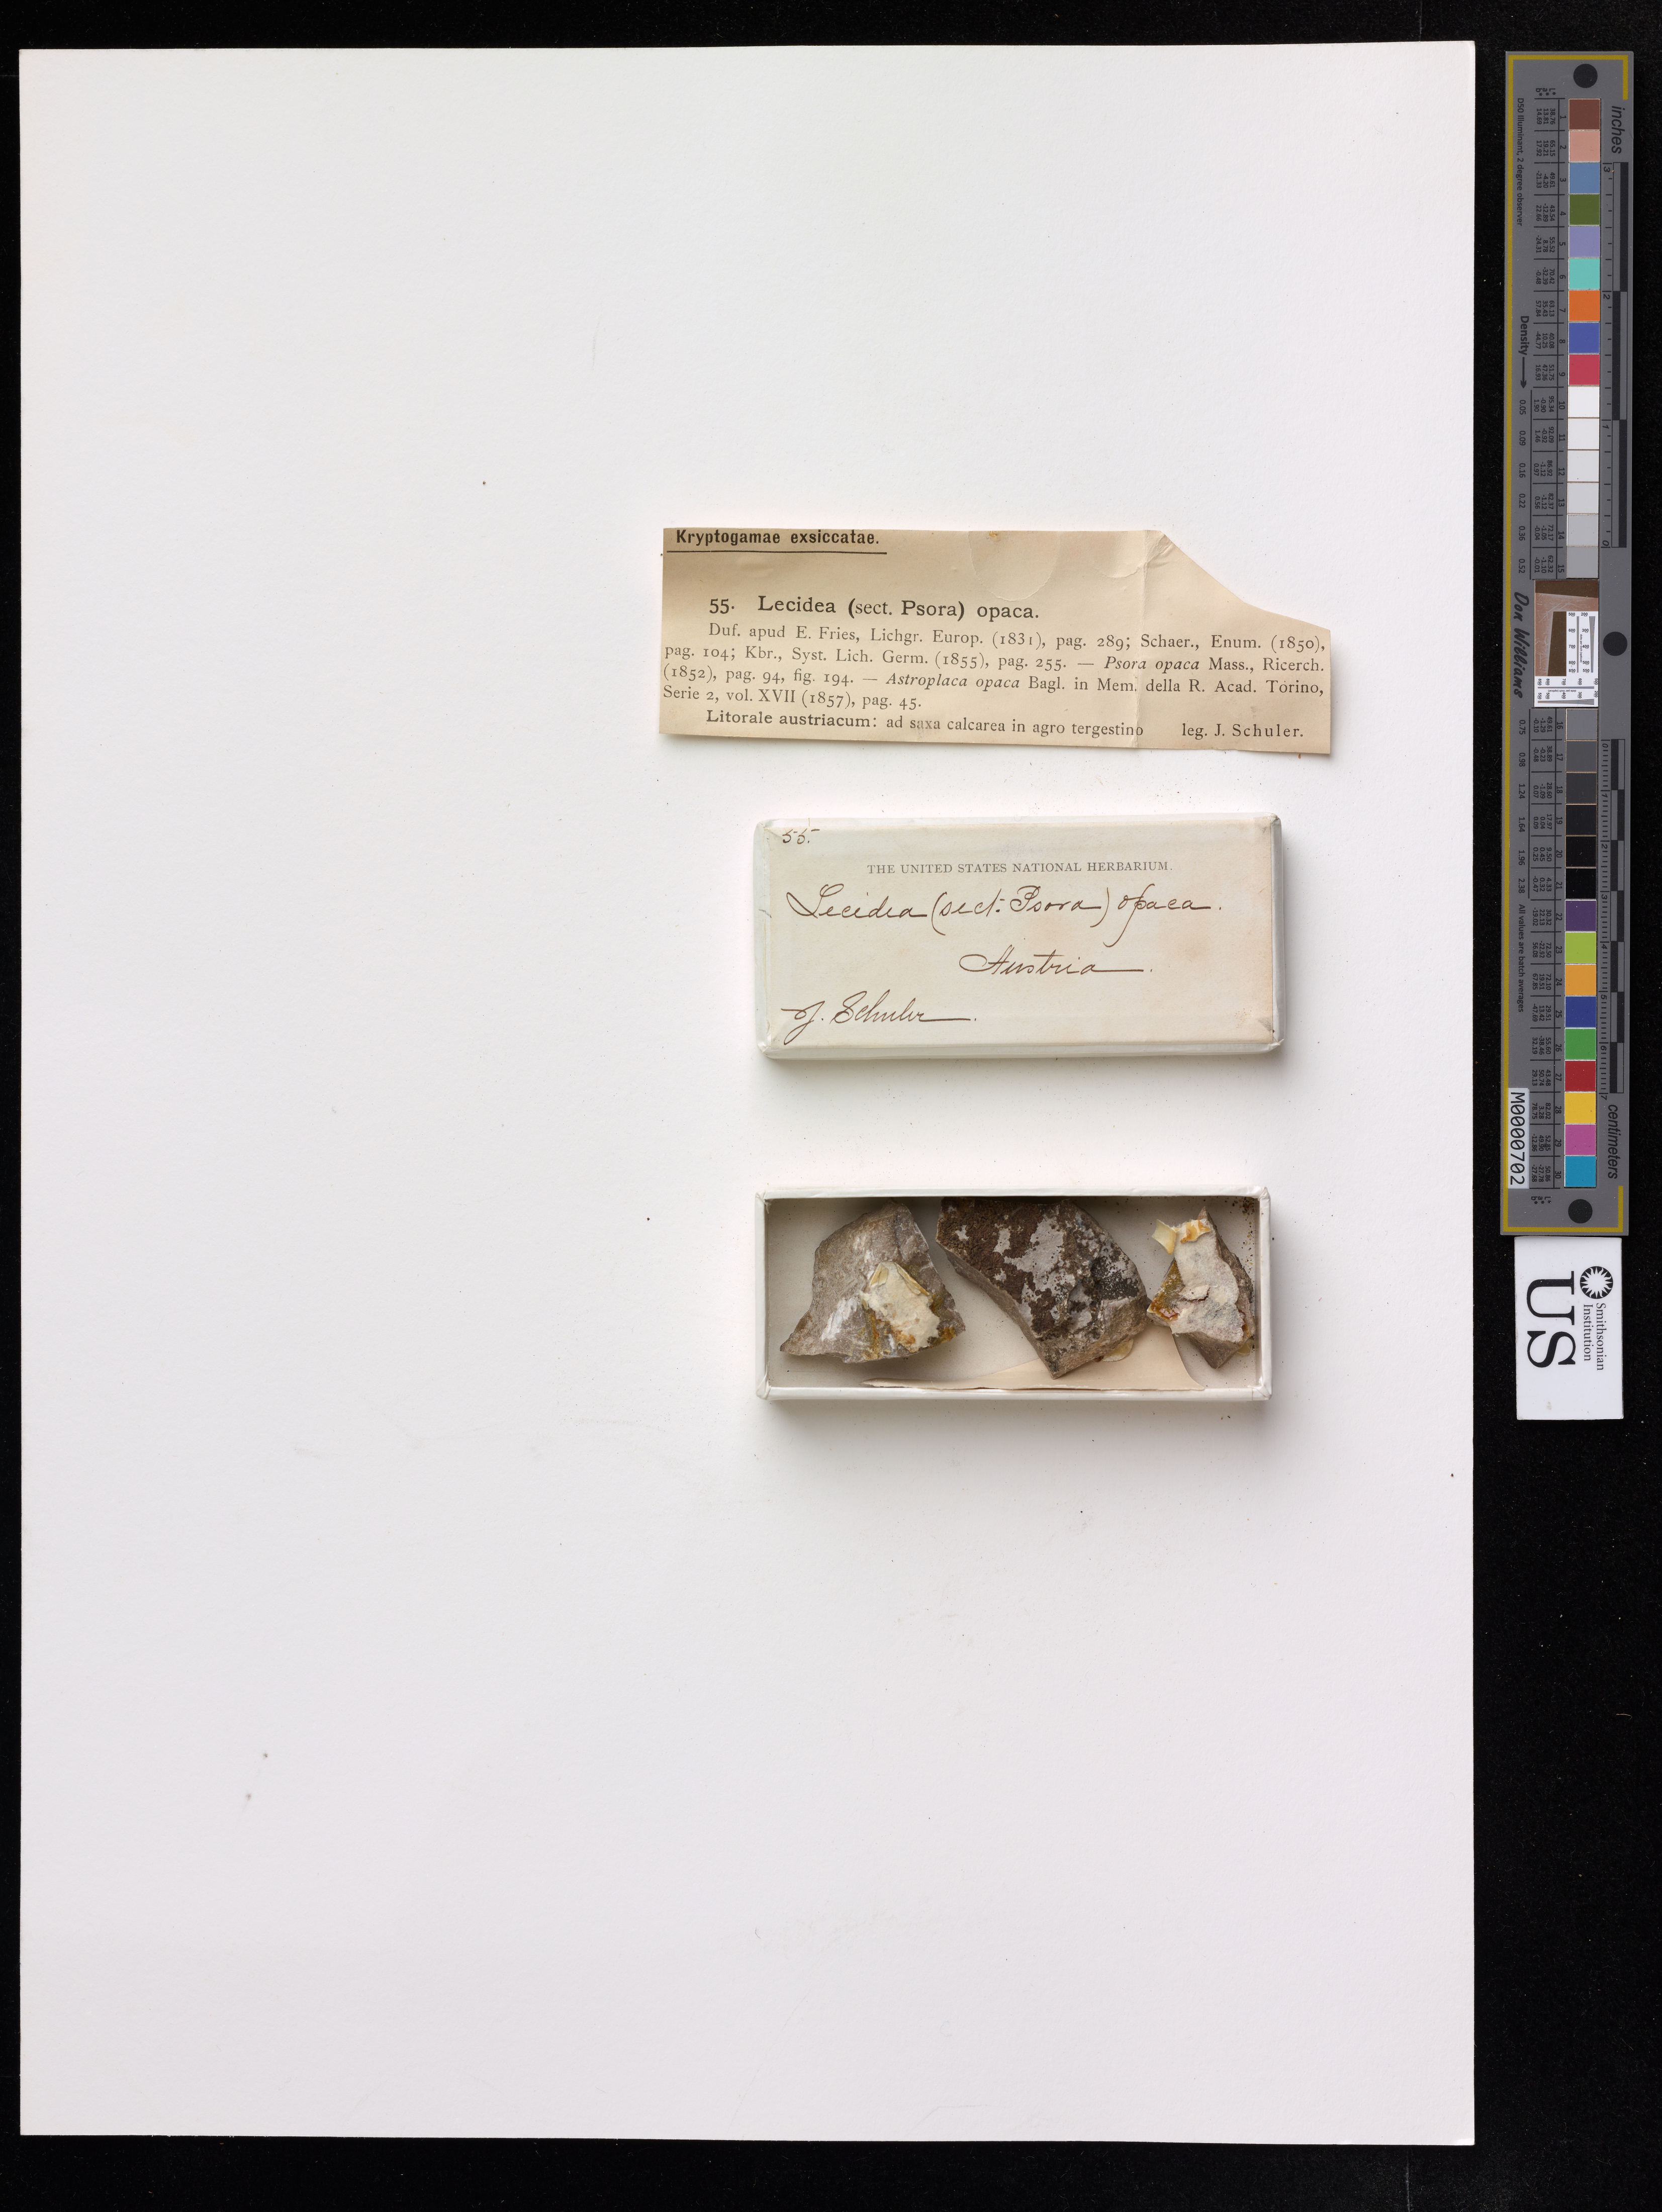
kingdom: Fungi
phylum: Ascomycota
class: Lecanoromycetes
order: Lecideales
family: Lecideaceae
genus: Lecidea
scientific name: Lecidea opaca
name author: Dufour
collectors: J. Schuler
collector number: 55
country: Austria